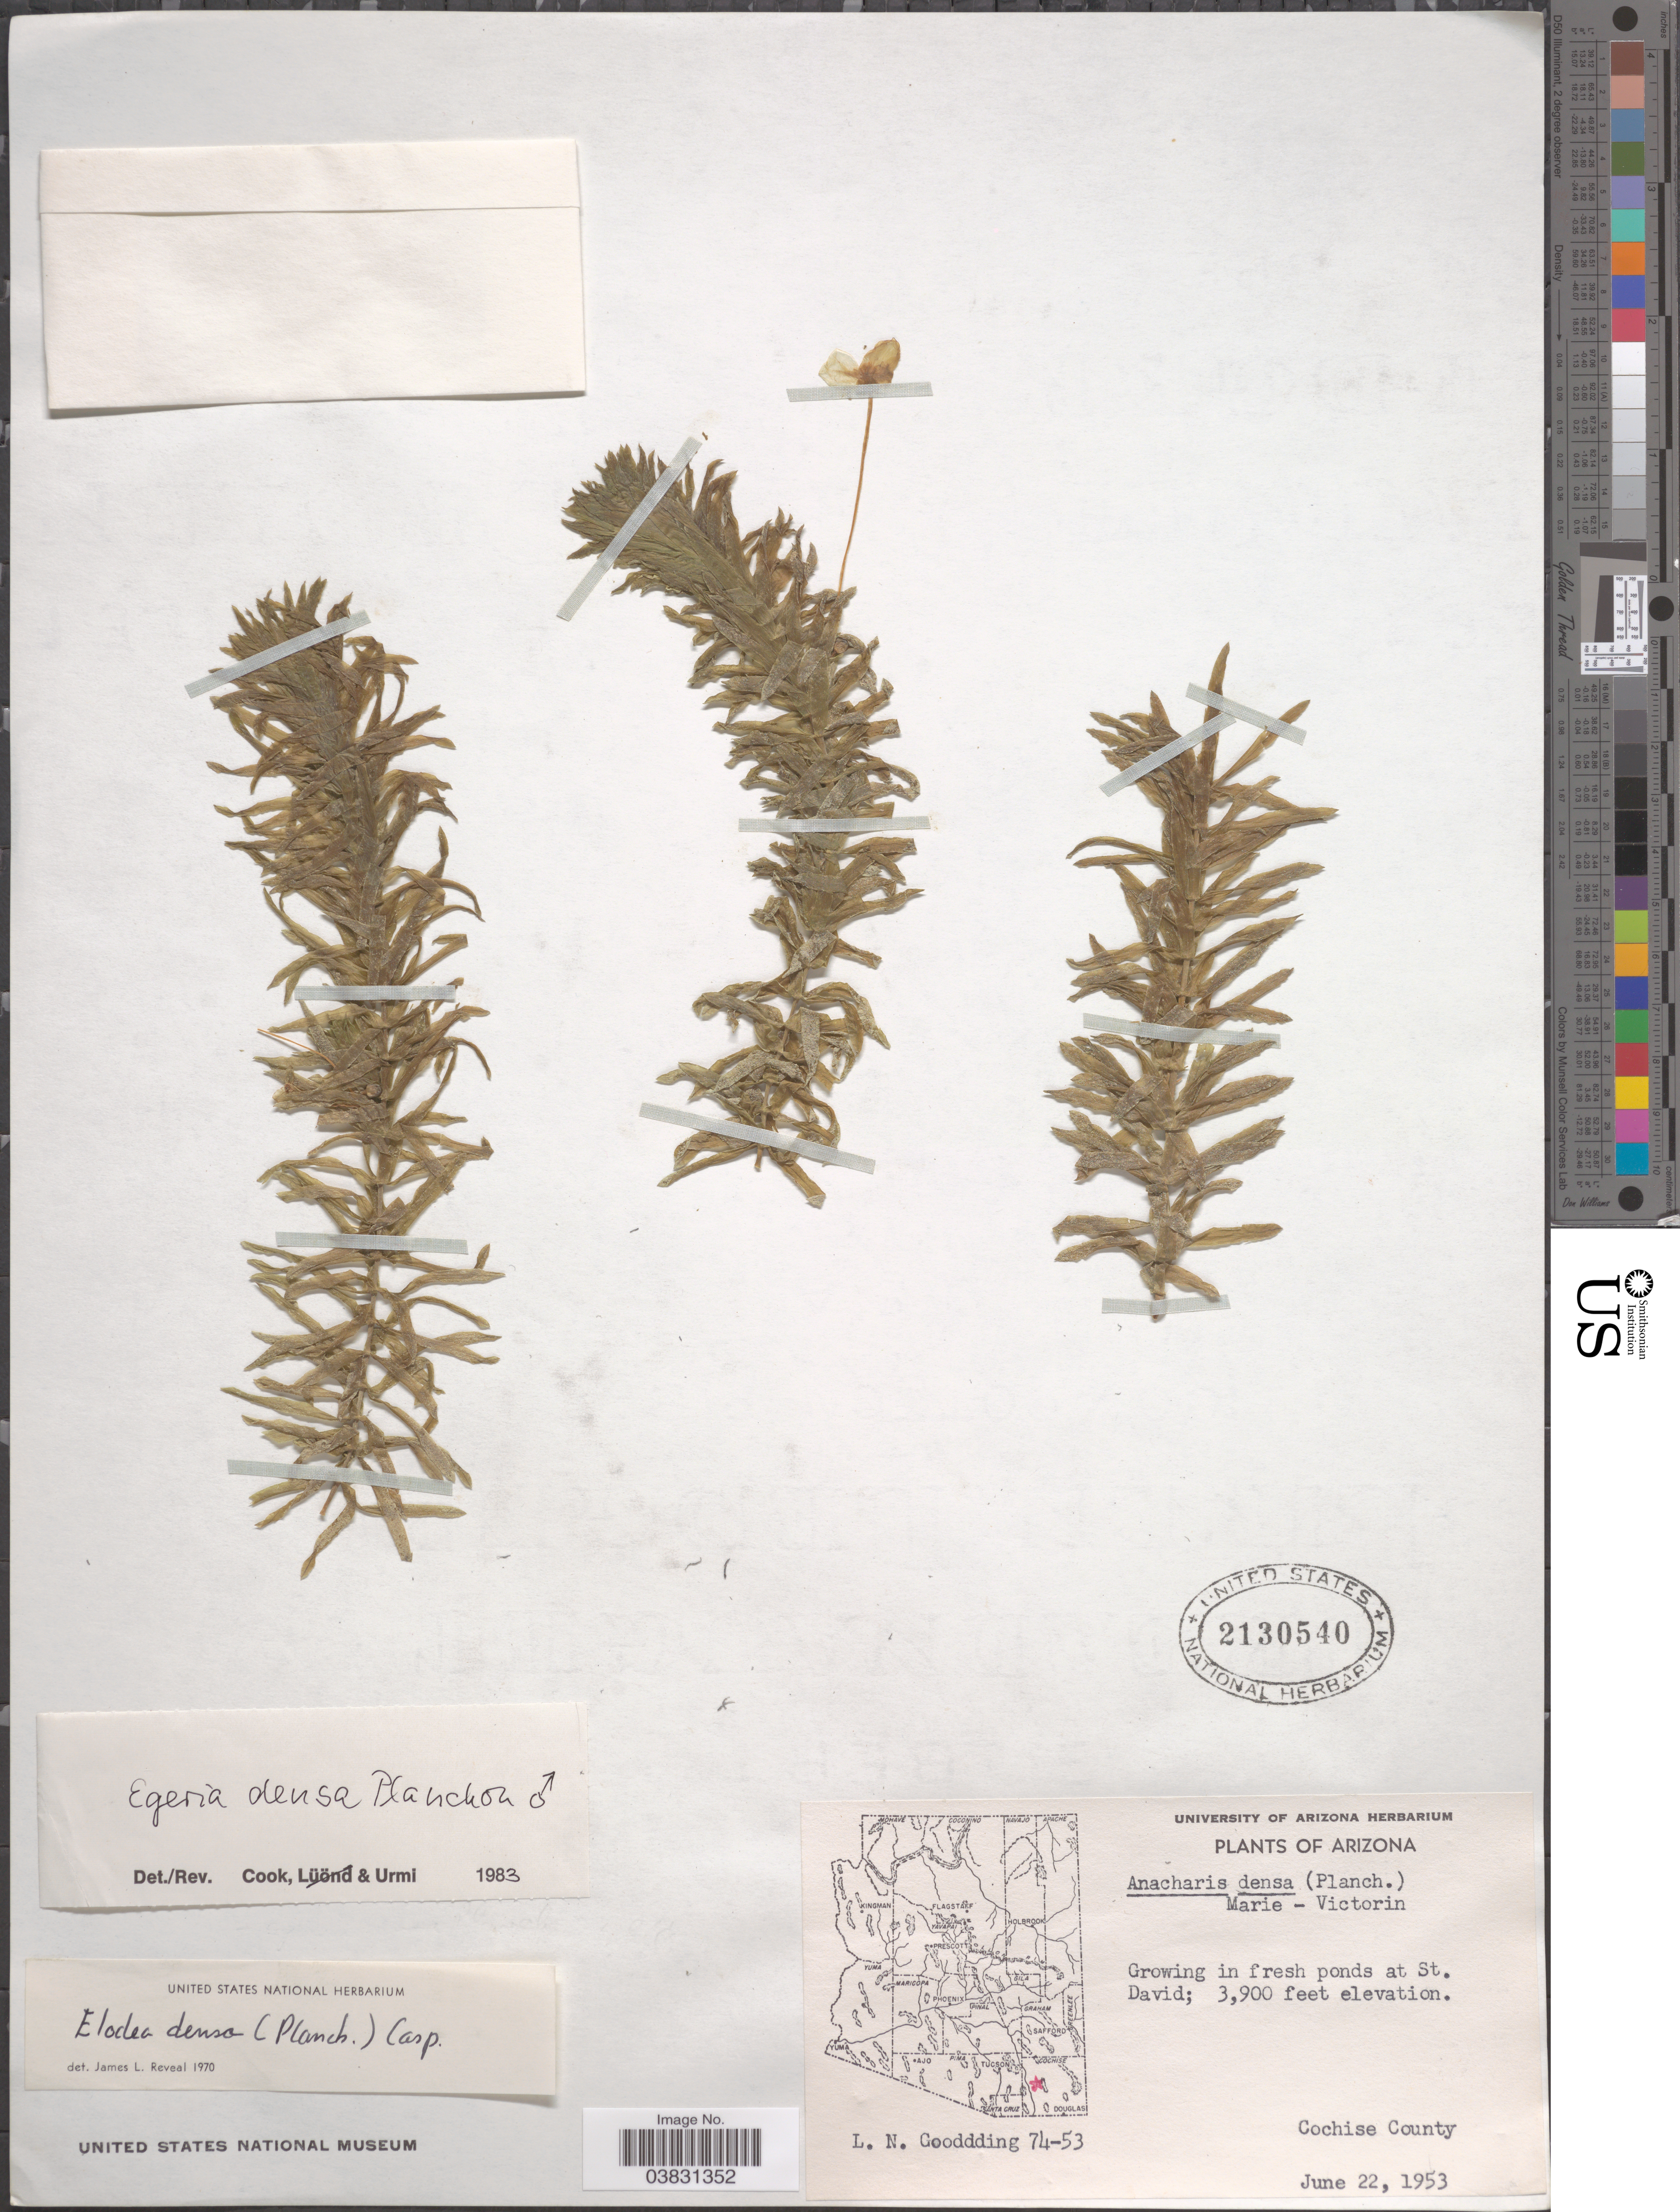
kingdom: Plantae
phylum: Tracheophyta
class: Liliopsida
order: Alismatales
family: Hydrocharitaceae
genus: Egeria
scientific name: Egeria densa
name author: Planch.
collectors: L. N. Goodding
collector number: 74-53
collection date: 1953-06-22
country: United States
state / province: Arizona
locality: In fresh ponds at St. David. Cochise County.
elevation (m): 1189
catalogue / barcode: US 2130540